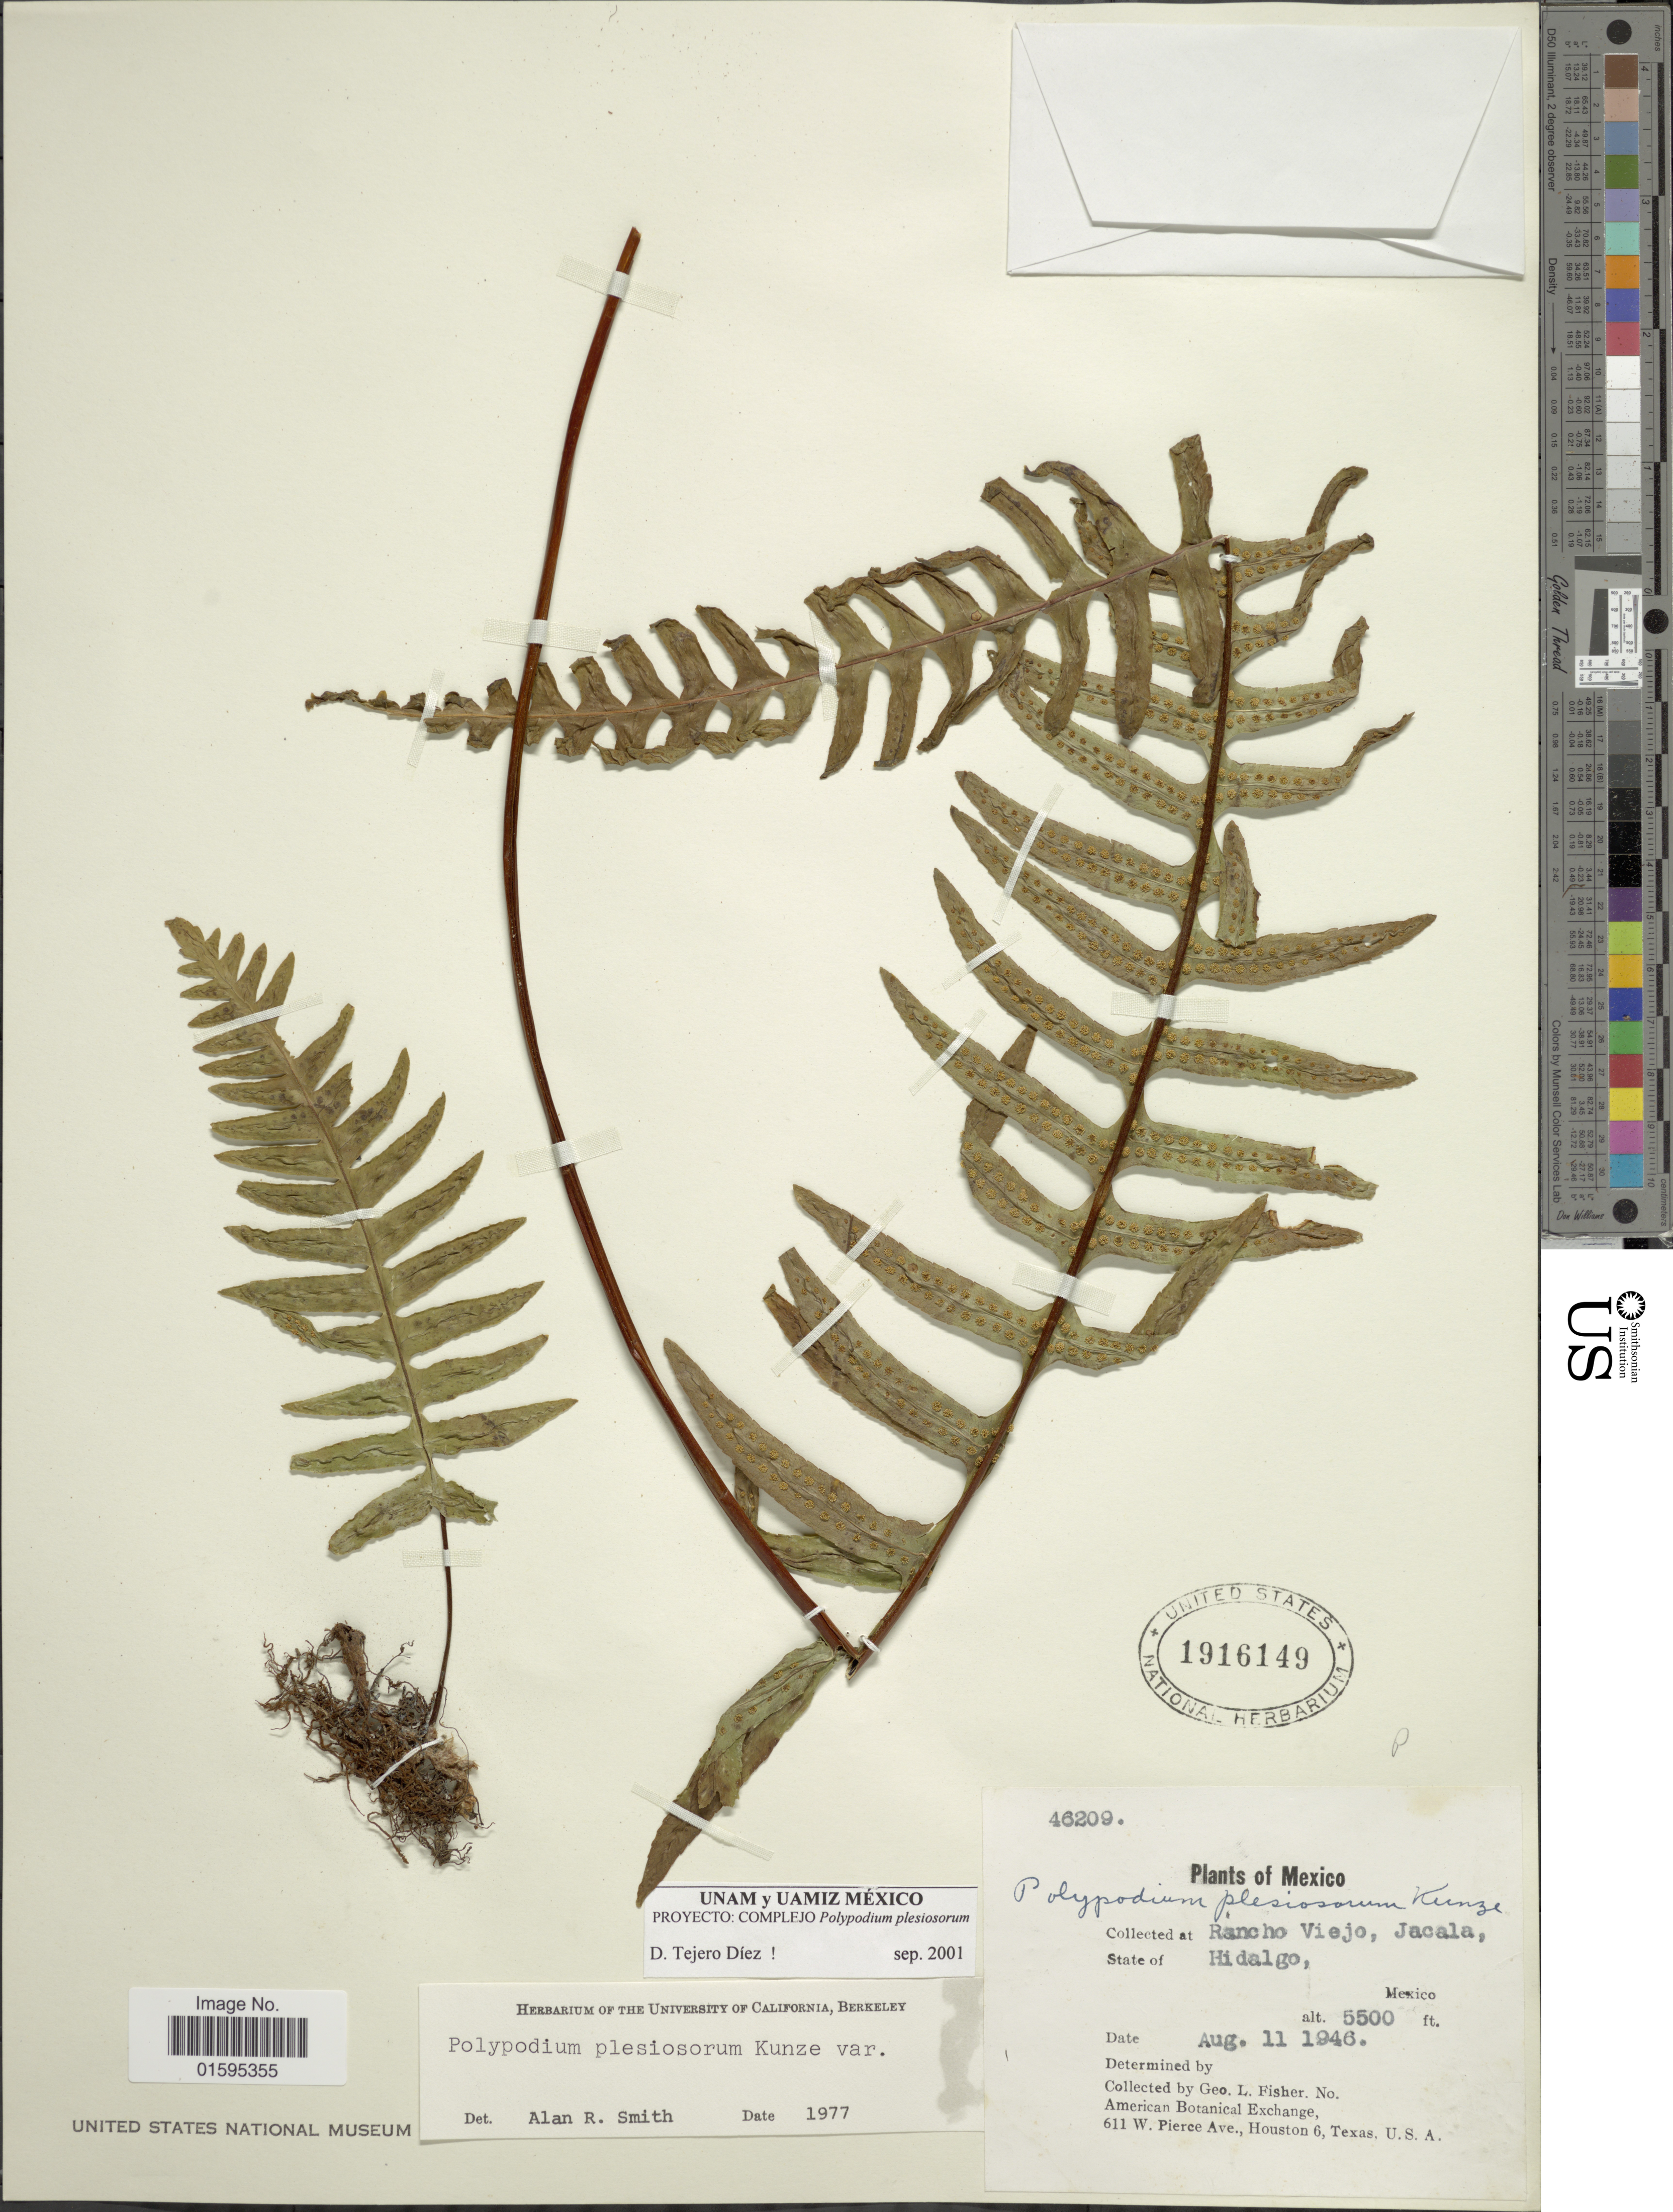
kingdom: Plantae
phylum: Tracheophyta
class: Polypodiopsida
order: Polypodiales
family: Polypodiaceae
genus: Polypodium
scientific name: Polypodium plesiosorum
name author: Kunze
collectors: G. L. Fisher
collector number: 46209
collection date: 1946-08-11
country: Mexico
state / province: Hidalgo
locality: Rancho Viejo, Jacala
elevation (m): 1676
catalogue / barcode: US 1916149